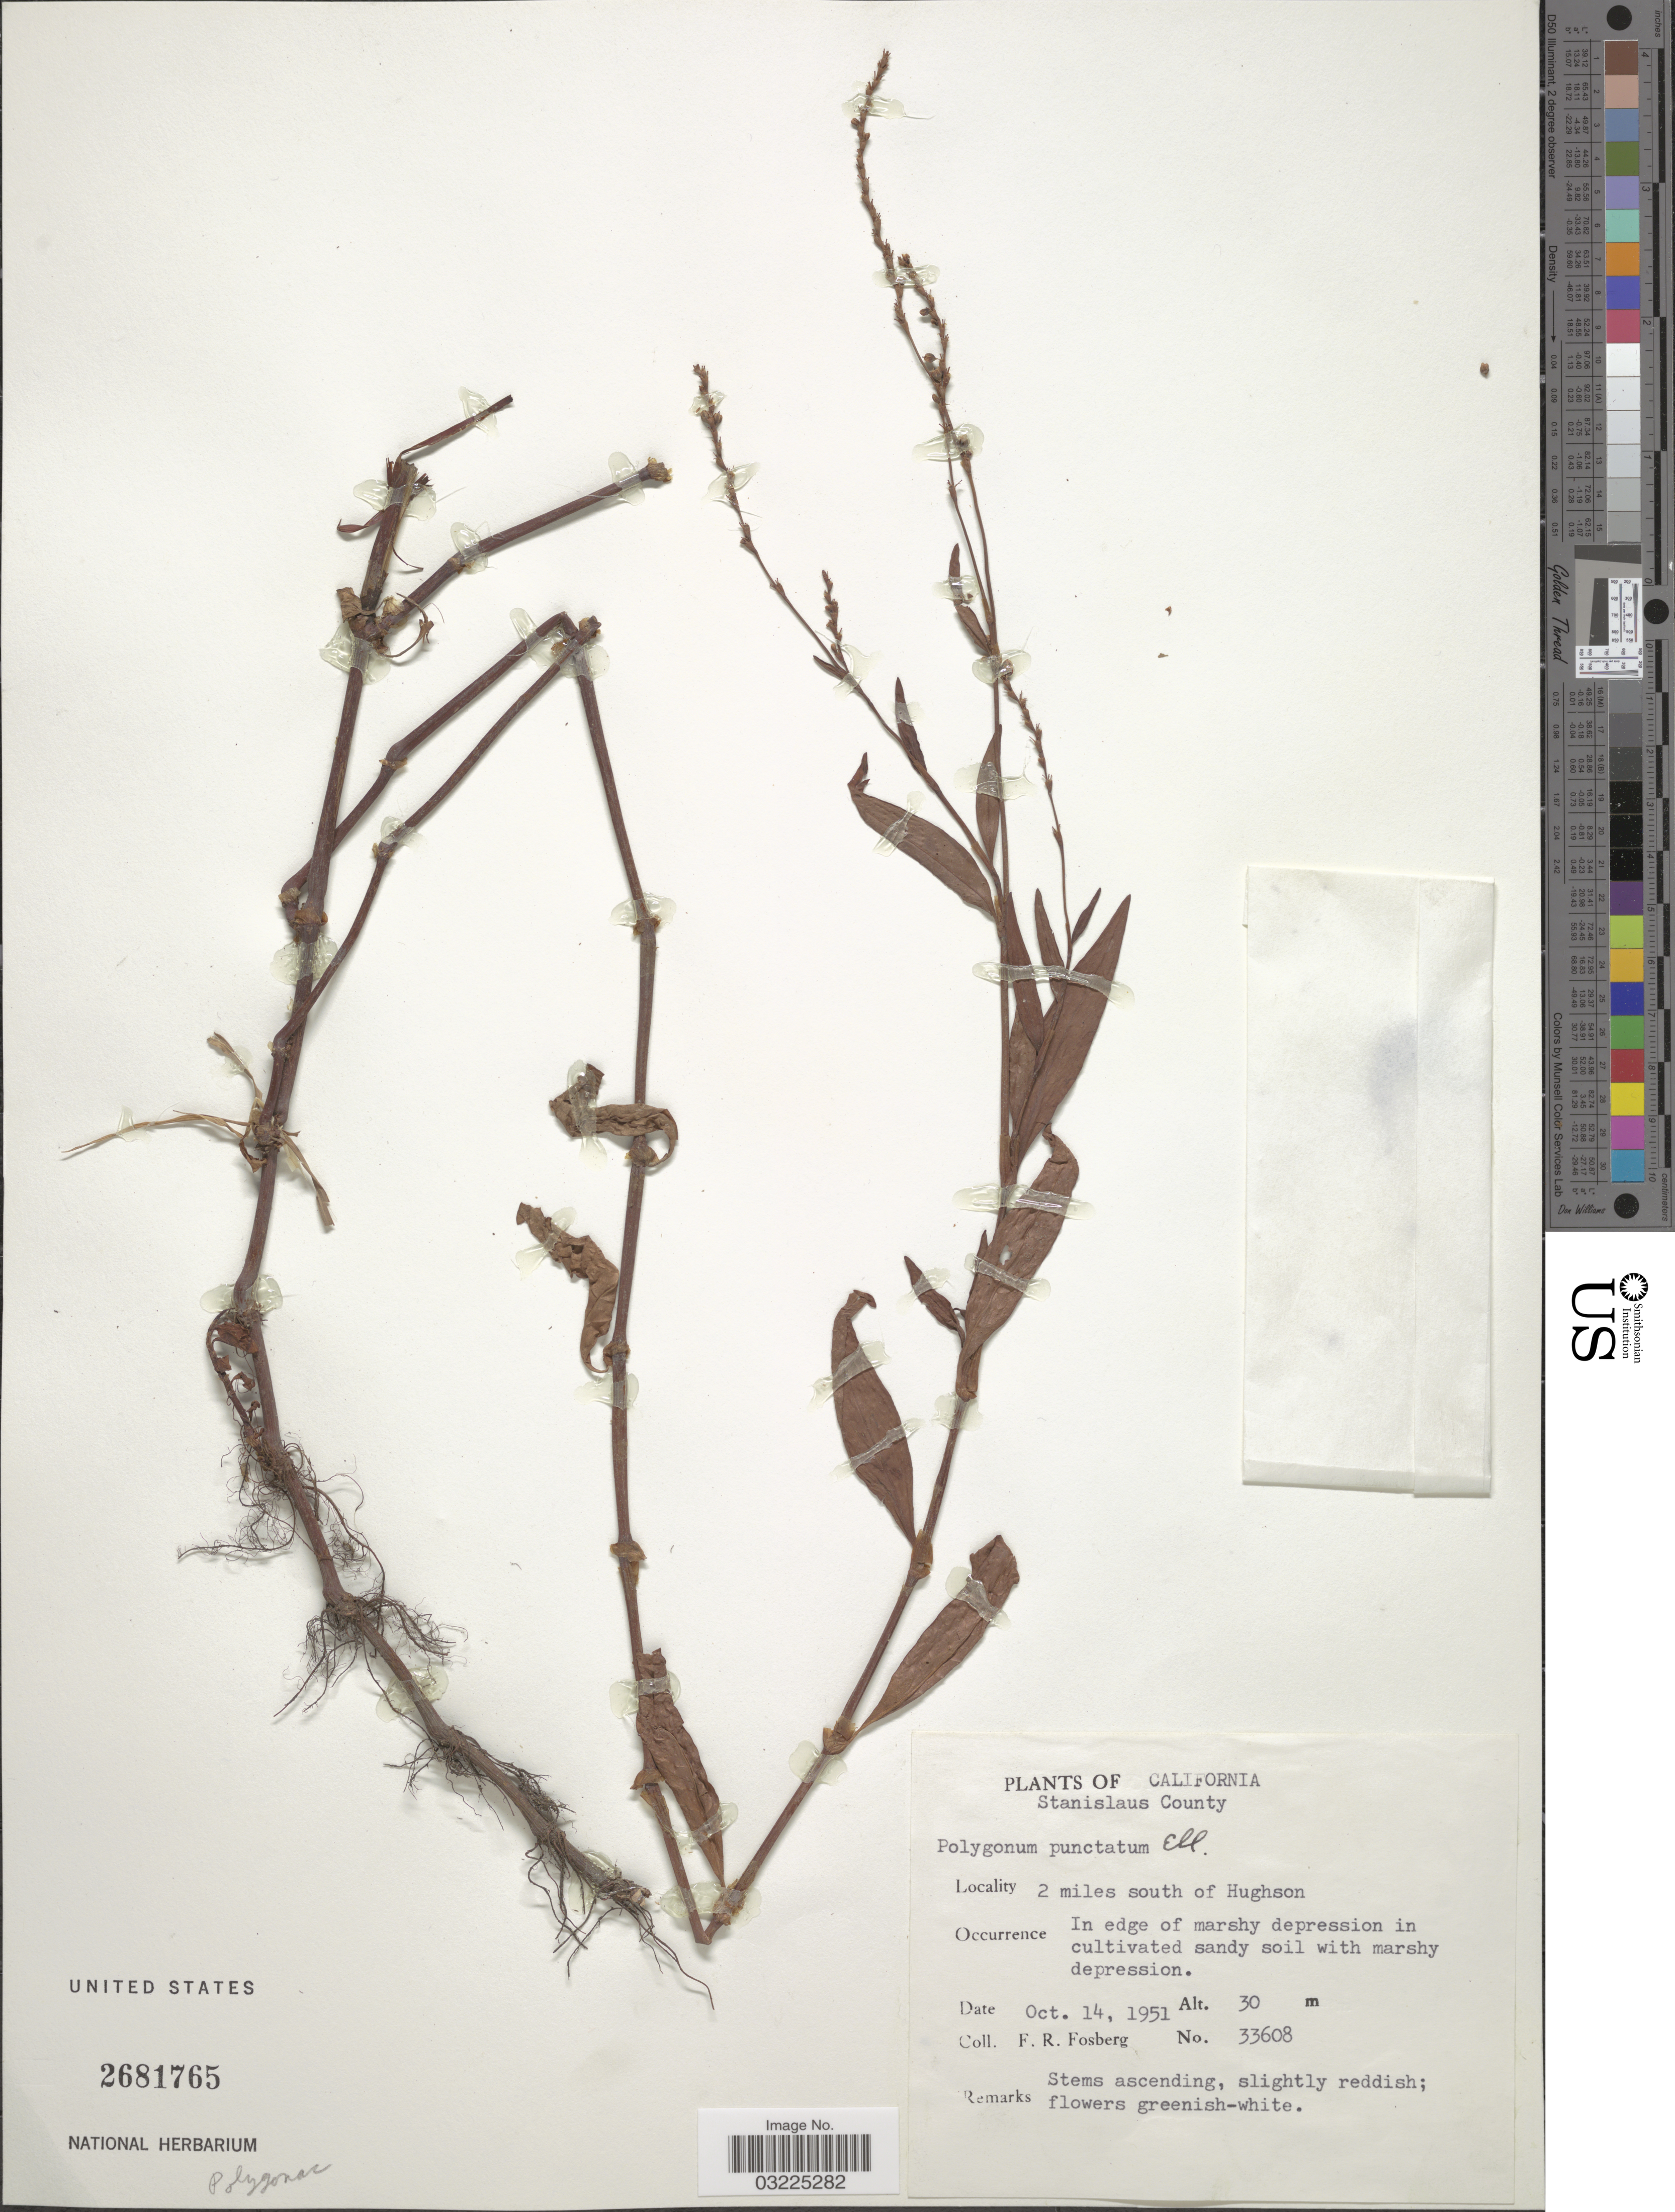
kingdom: Plantae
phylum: Tracheophyta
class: Magnoliopsida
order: Caryophyllales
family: Polygonaceae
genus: Persicaria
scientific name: Persicaria punctata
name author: (Elliott) Small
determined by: Atha, D. E.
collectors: F. R. Fosberg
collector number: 33608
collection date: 1951-10-14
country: United States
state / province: California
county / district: Stanislaus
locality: Stanislaus County. 2 miles south of Hughson.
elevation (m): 30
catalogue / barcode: US 2681765